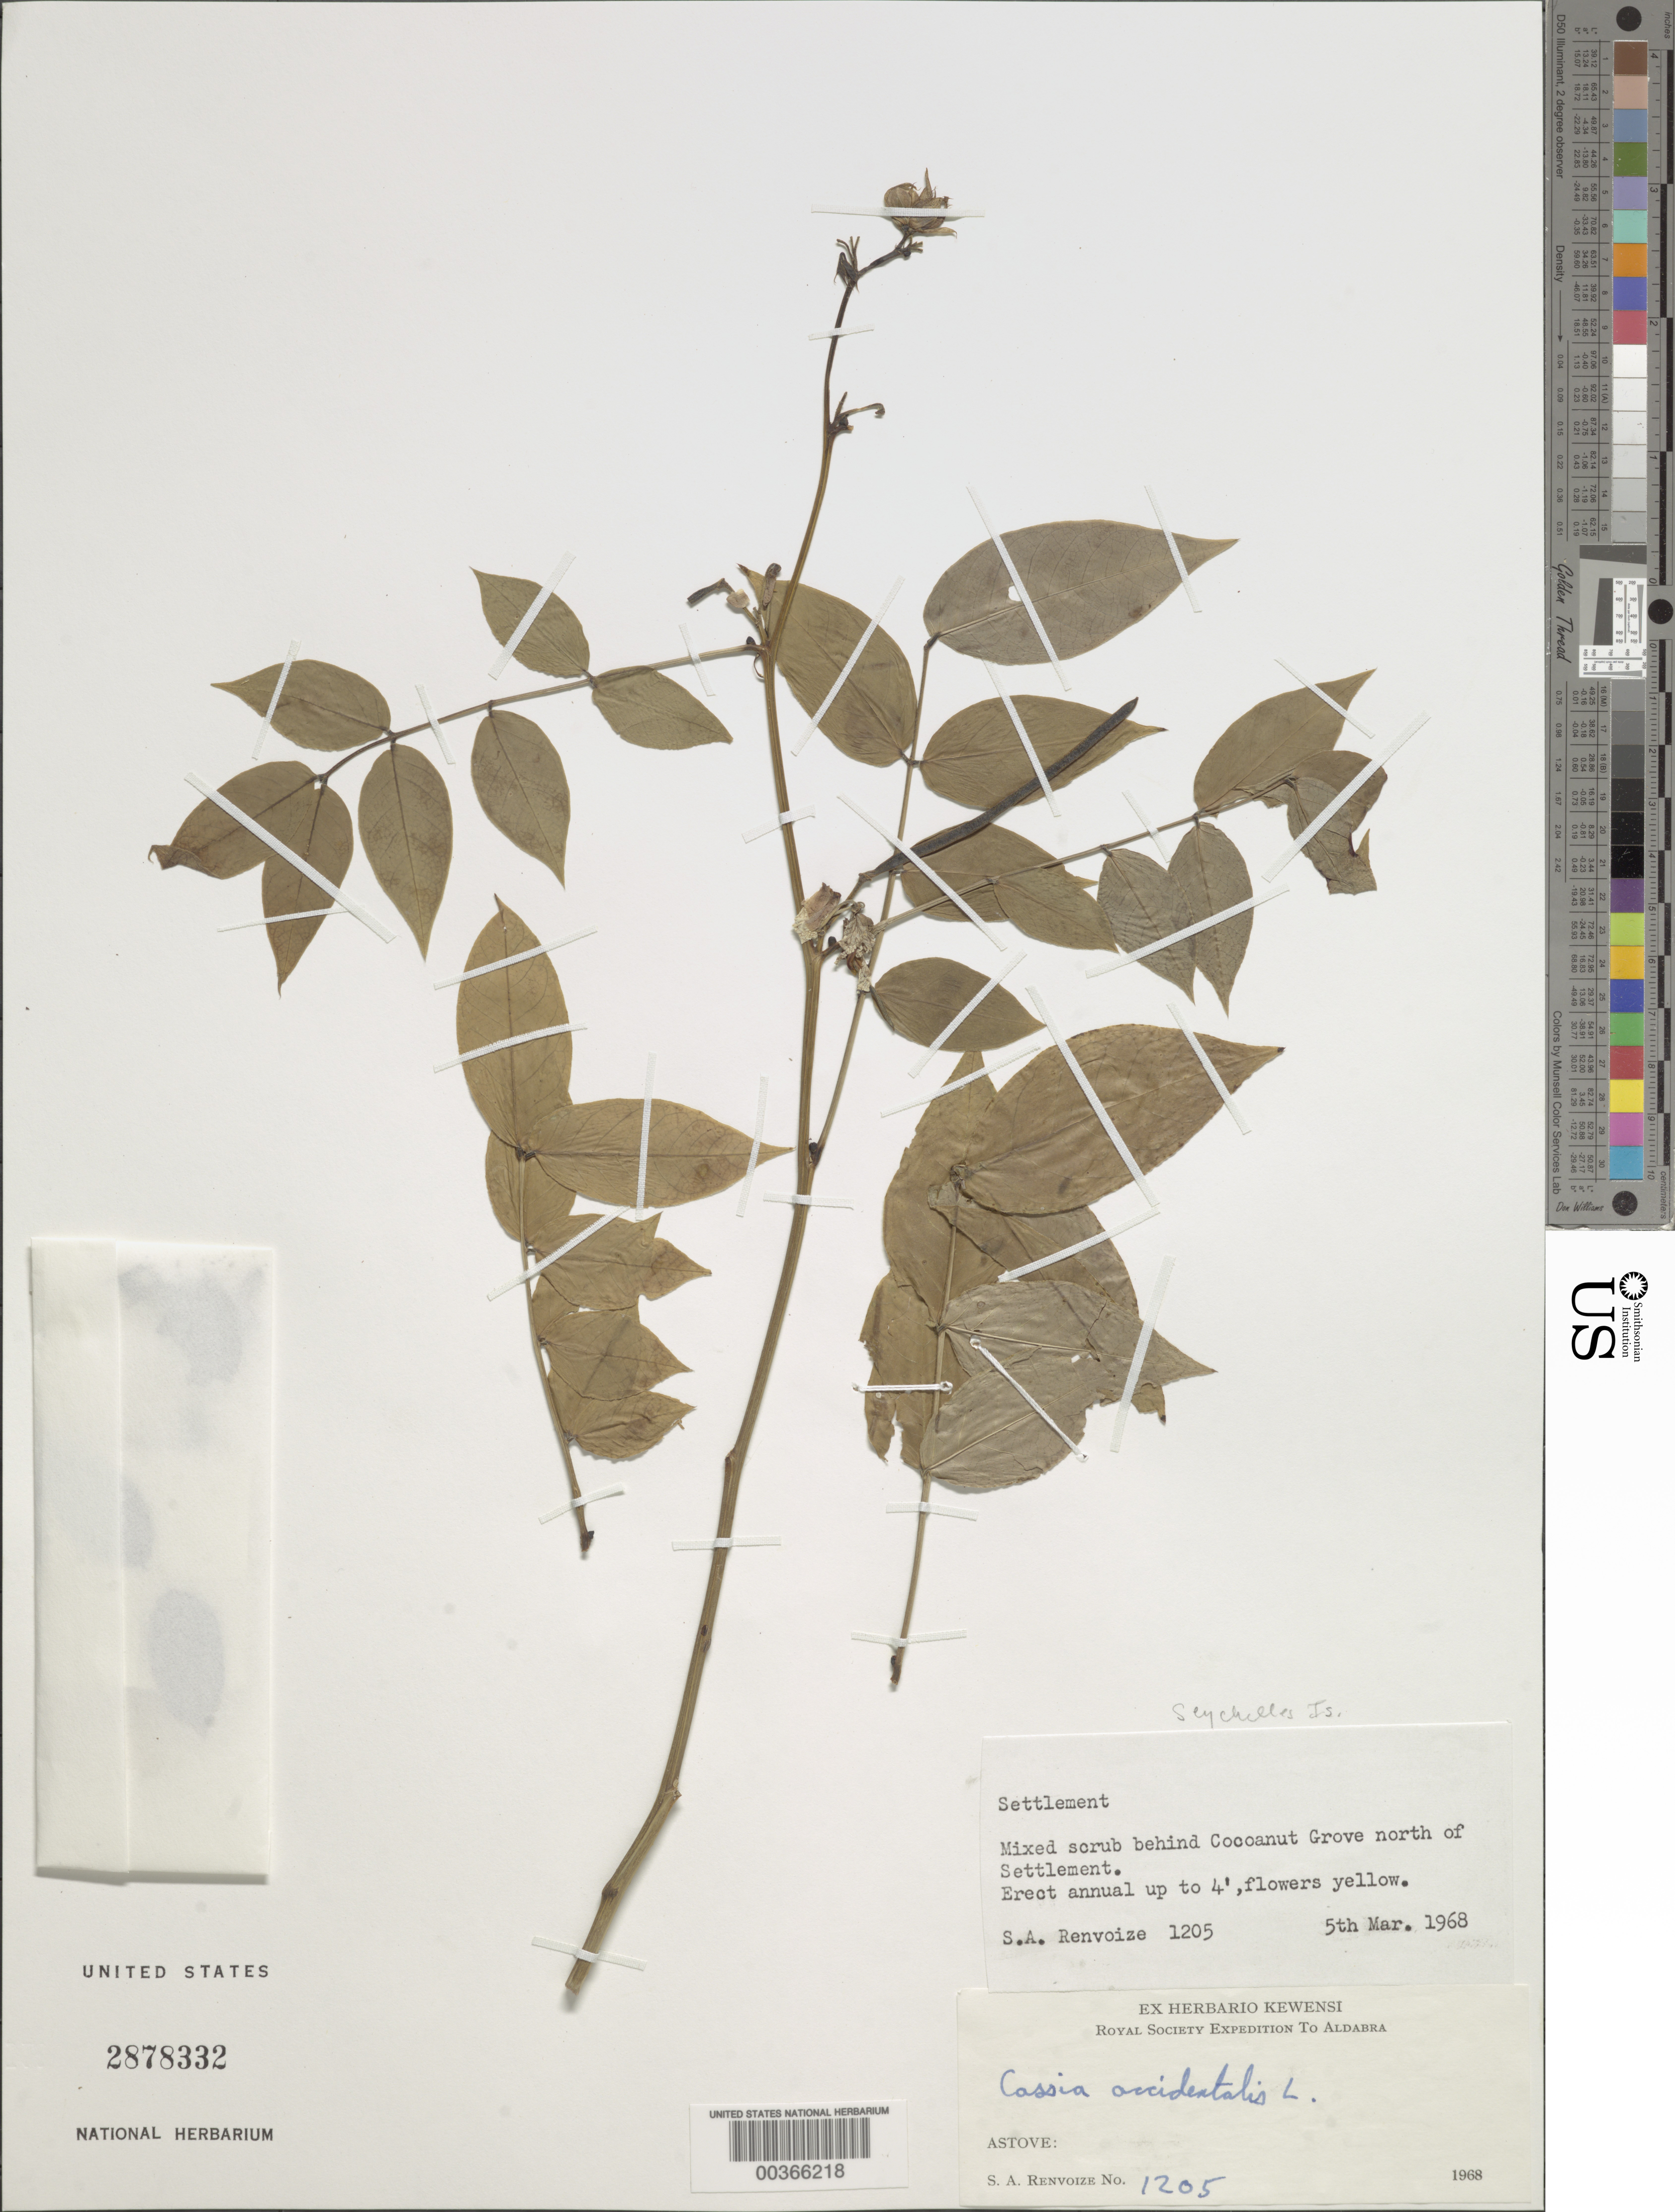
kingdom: Plantae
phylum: Tracheophyta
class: Magnoliopsida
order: Fabales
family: Fabaceae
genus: Senna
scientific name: Senna occidentalis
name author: (L.) Link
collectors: S. A. Renvoize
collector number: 1205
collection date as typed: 05 Mar 1968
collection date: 1968-03-05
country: Seychelles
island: Astove Atoll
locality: Behind cocoanut grove n of settlement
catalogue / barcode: US 2878332